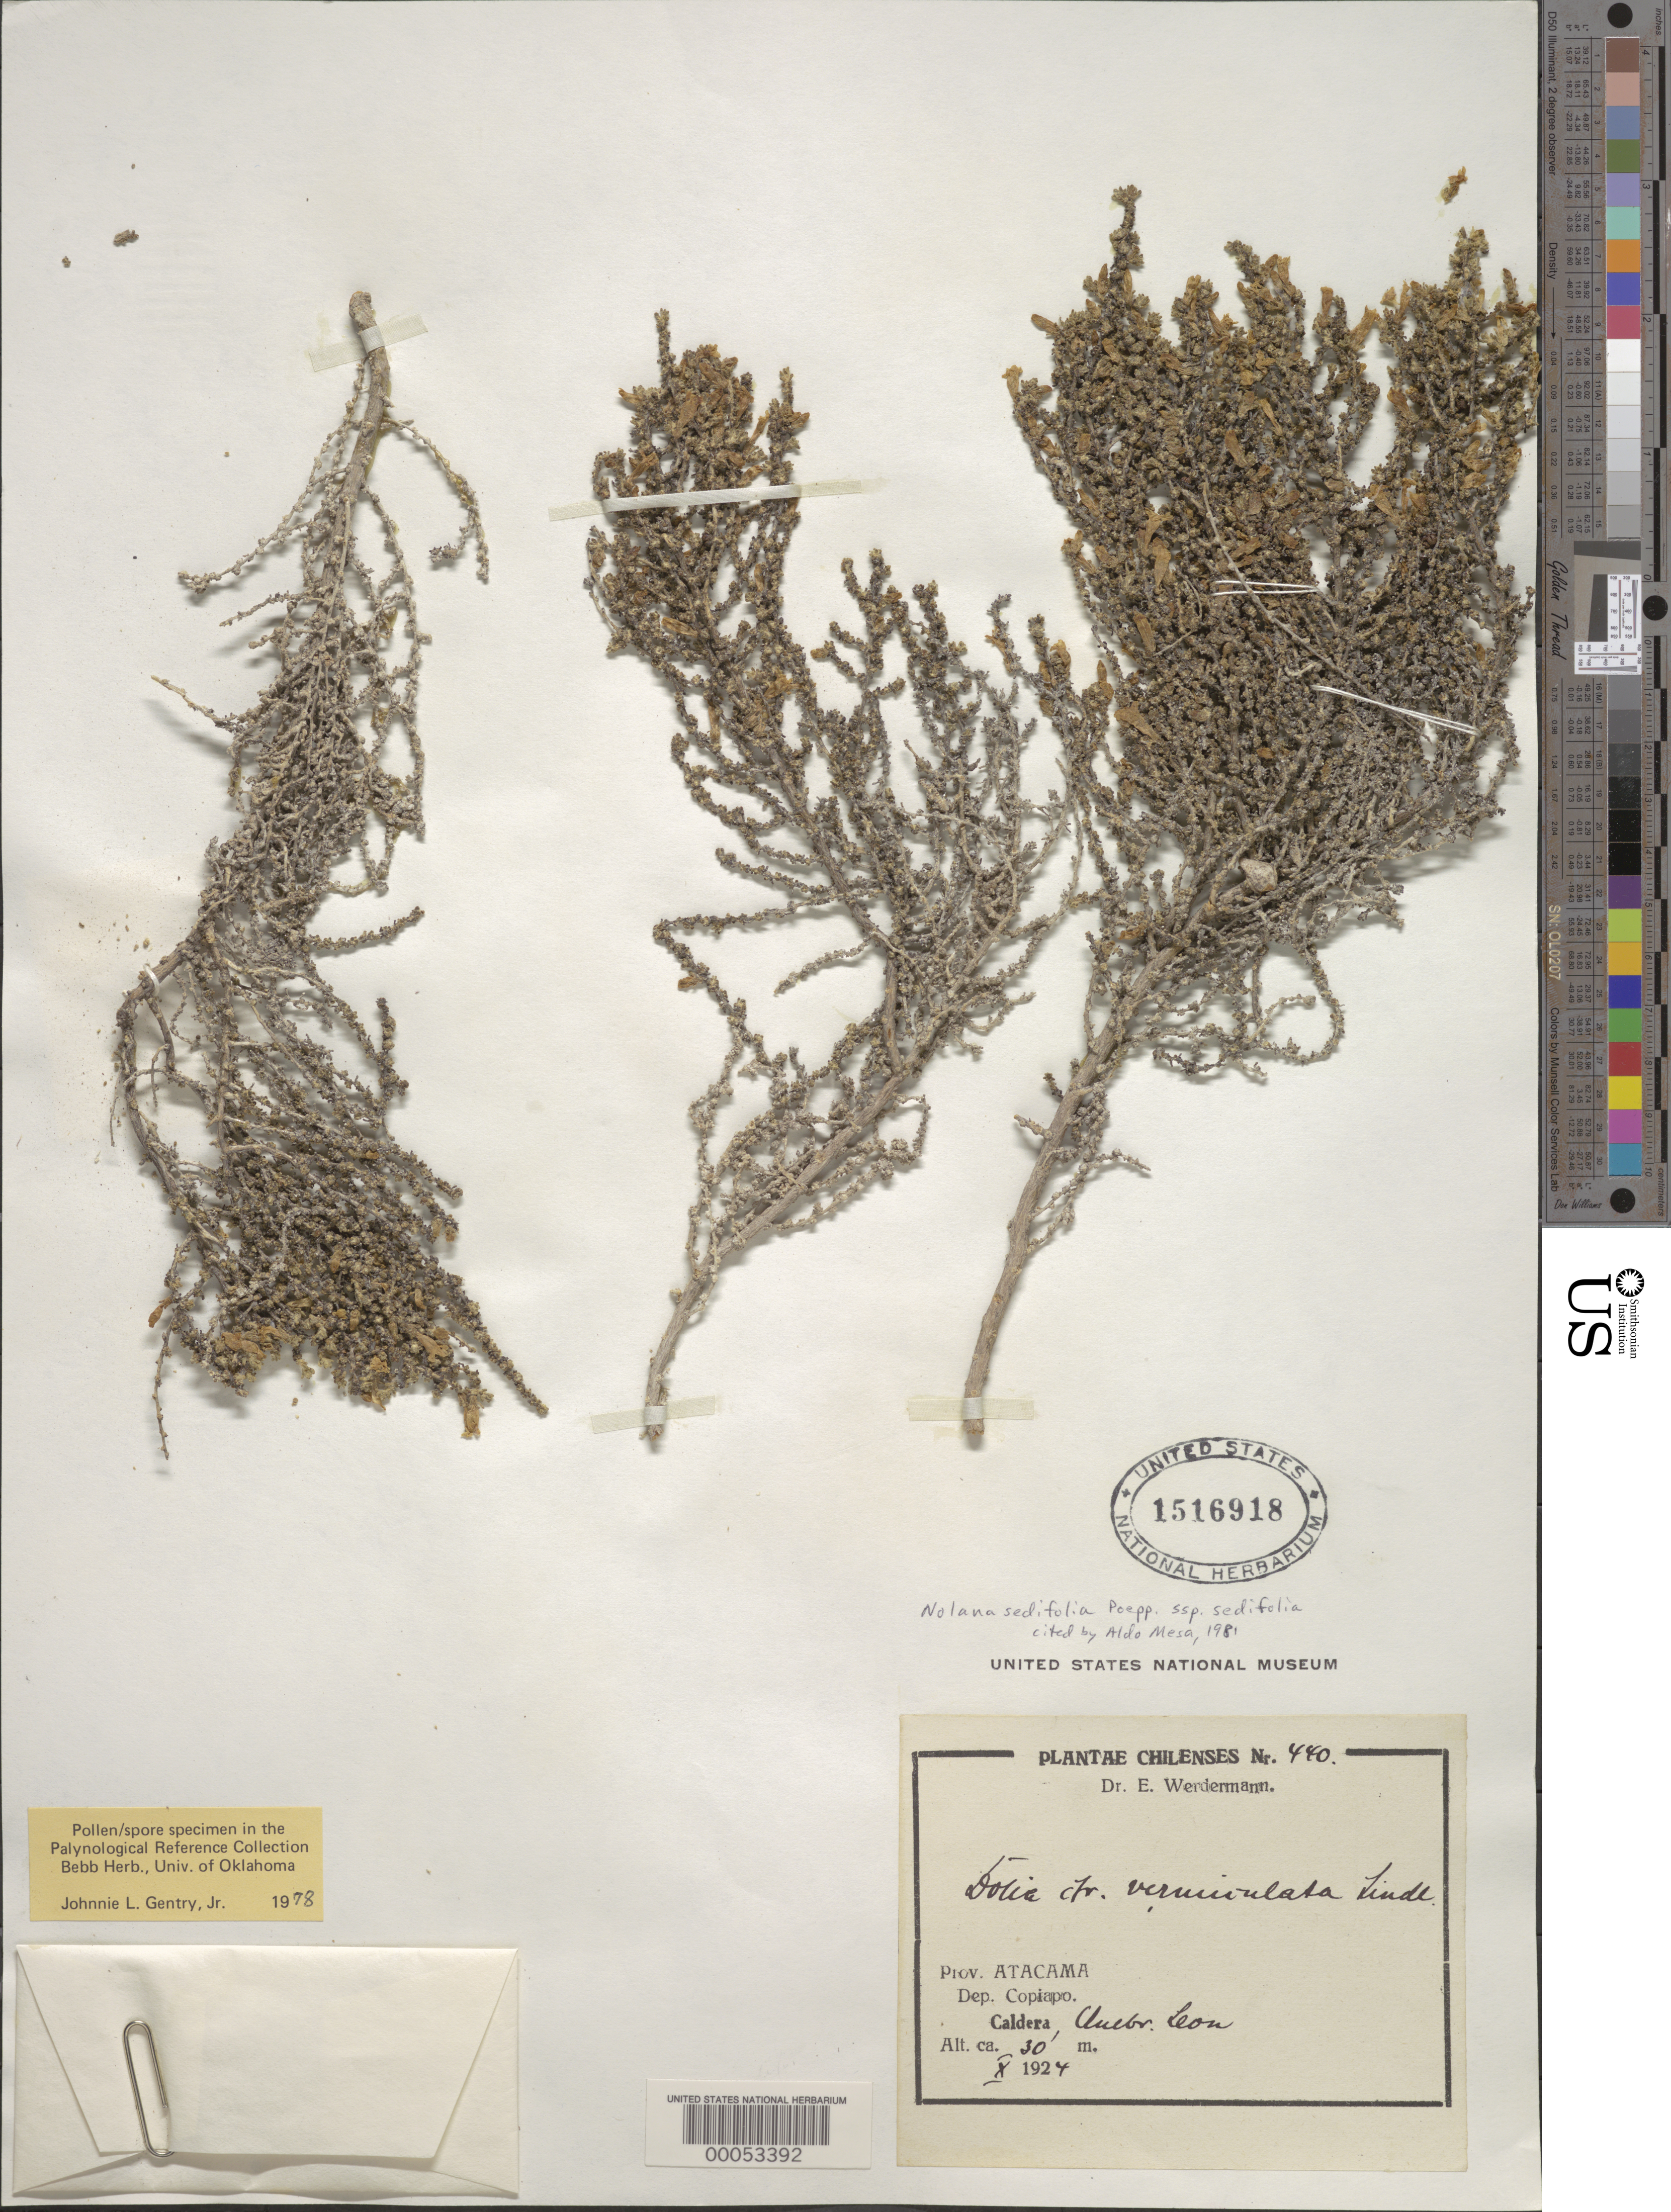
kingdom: Plantae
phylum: Tracheophyta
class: Magnoliopsida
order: Solanales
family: Solanaceae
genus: Nolana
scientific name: Nolana sedifolia subsp. sedifolia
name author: Poepp.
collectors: E. Werdermann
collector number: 440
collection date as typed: Oct 1924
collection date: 1924-10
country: Chile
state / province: Atacama (III)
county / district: Copiapó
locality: Caldera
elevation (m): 30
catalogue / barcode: US 1516918